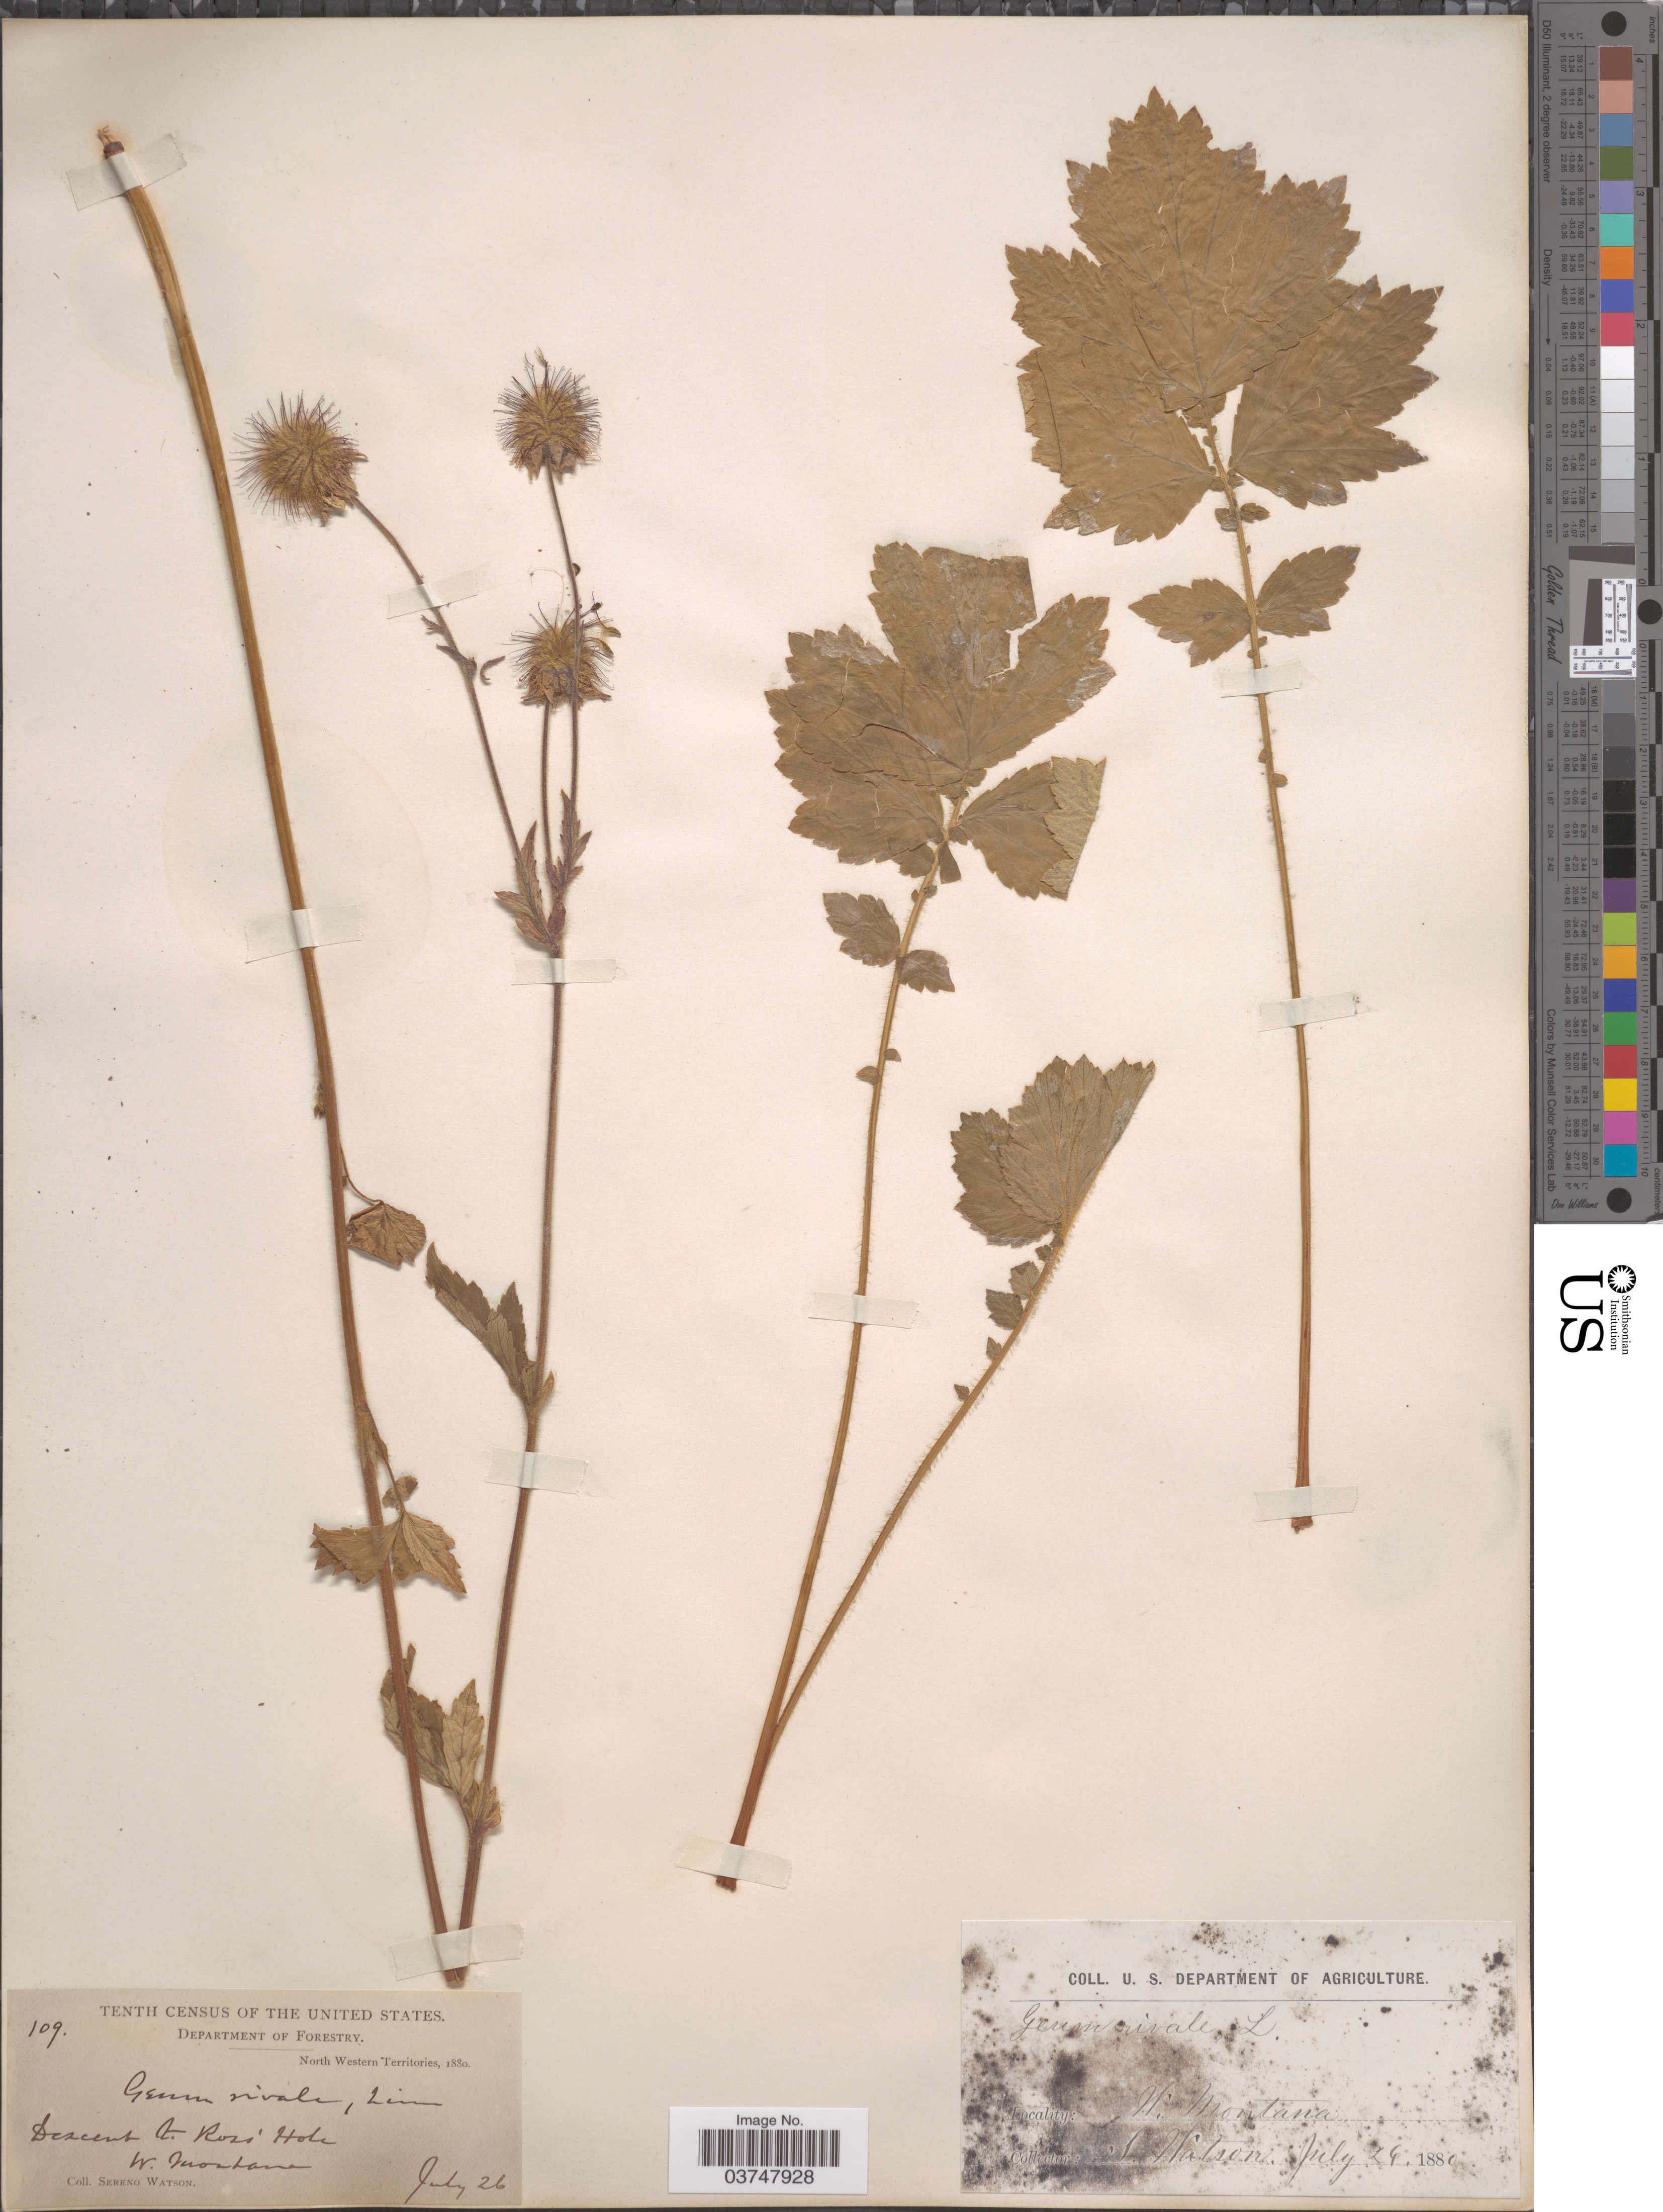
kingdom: Plantae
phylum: Tracheophyta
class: Magnoliopsida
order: Rosales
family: Rosaceae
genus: Geum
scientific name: Geum rivale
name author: L.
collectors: S. Watson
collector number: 109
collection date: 1880-07-26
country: United States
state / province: Montana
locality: W. Montana. Descent to Ross' Hole.